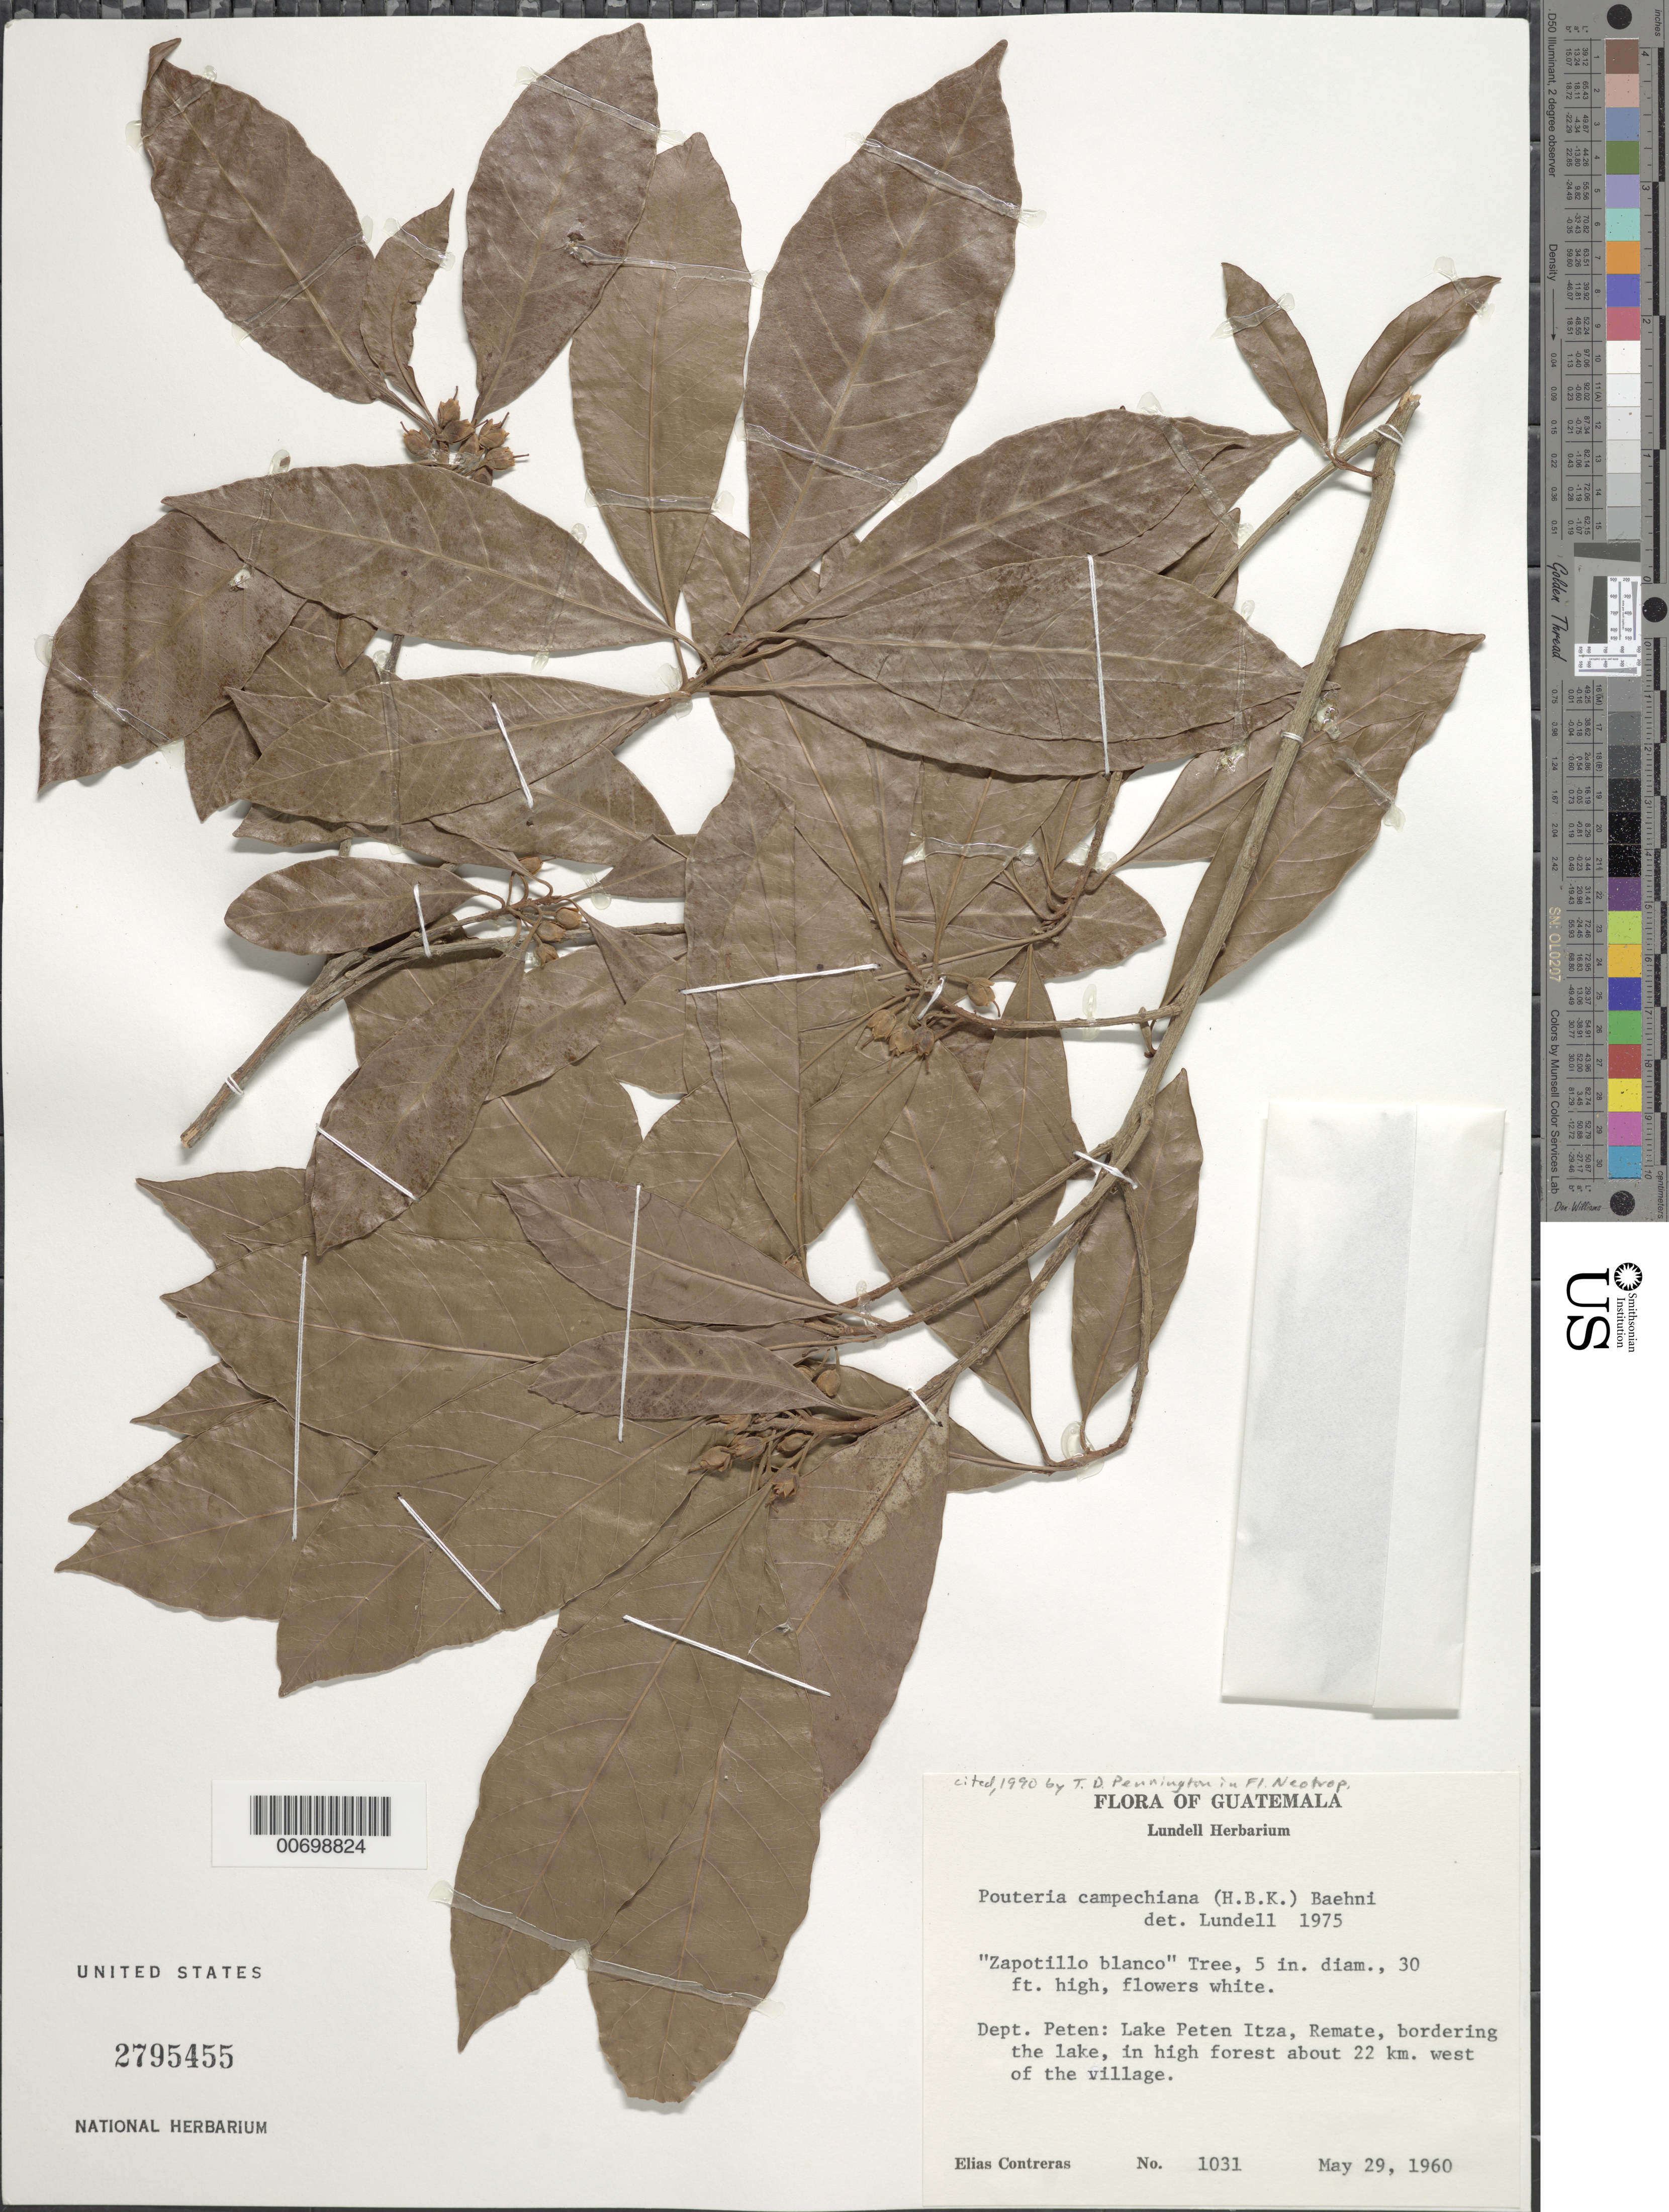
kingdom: Plantae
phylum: Tracheophyta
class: Magnoliopsida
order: Ericales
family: Sapotaceae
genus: Pouteria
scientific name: Pouteria campechiana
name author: (Kunth) Baehni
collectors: E. Contreras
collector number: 1031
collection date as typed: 29 May 1960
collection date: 1960-05-29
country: Guatemala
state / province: El Petén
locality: Lake Peten Itza, Remate, bordering the lake, about 22 km W of the village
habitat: In high forest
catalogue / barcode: US 2795455